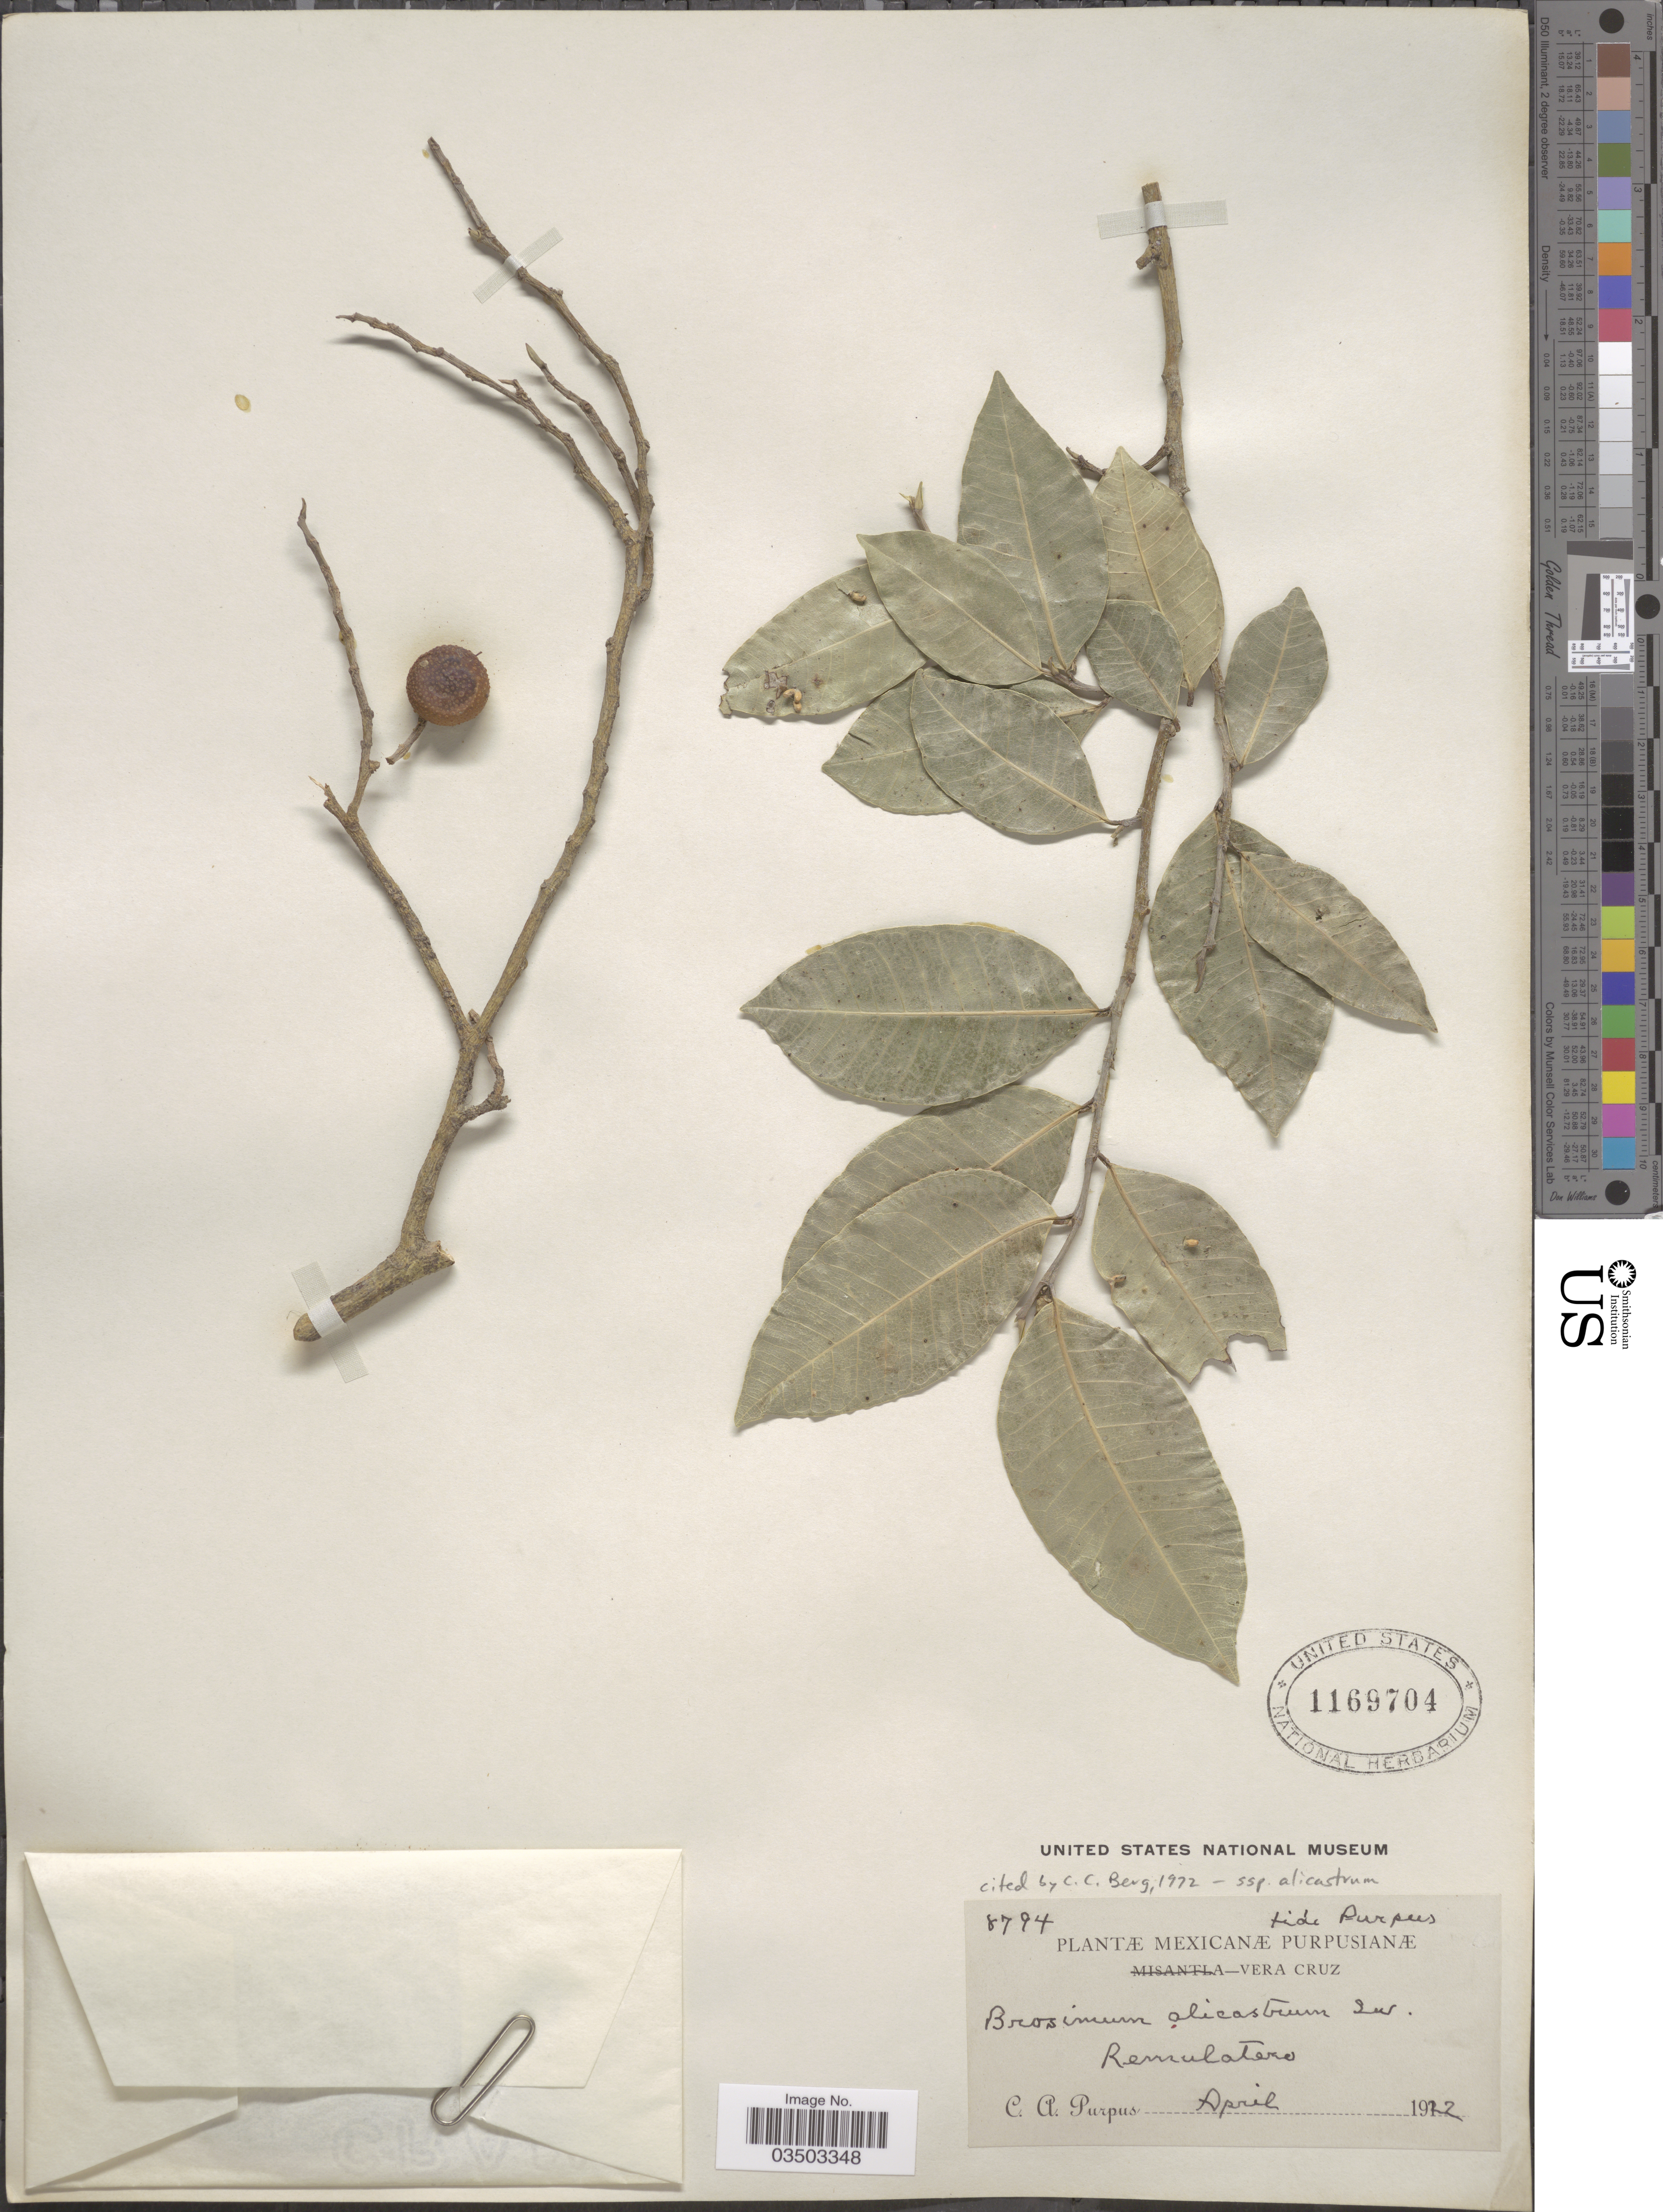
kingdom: Plantae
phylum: Tracheophyta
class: Magnoliopsida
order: Rosales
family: Moraceae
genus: Brosimum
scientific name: Brosimum alicastrum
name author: Sw.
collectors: C. A. Purpus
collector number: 8794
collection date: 1922-04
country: Mexico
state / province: Veracruz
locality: Vera Cruz. Remulatero.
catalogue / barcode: US 1169704